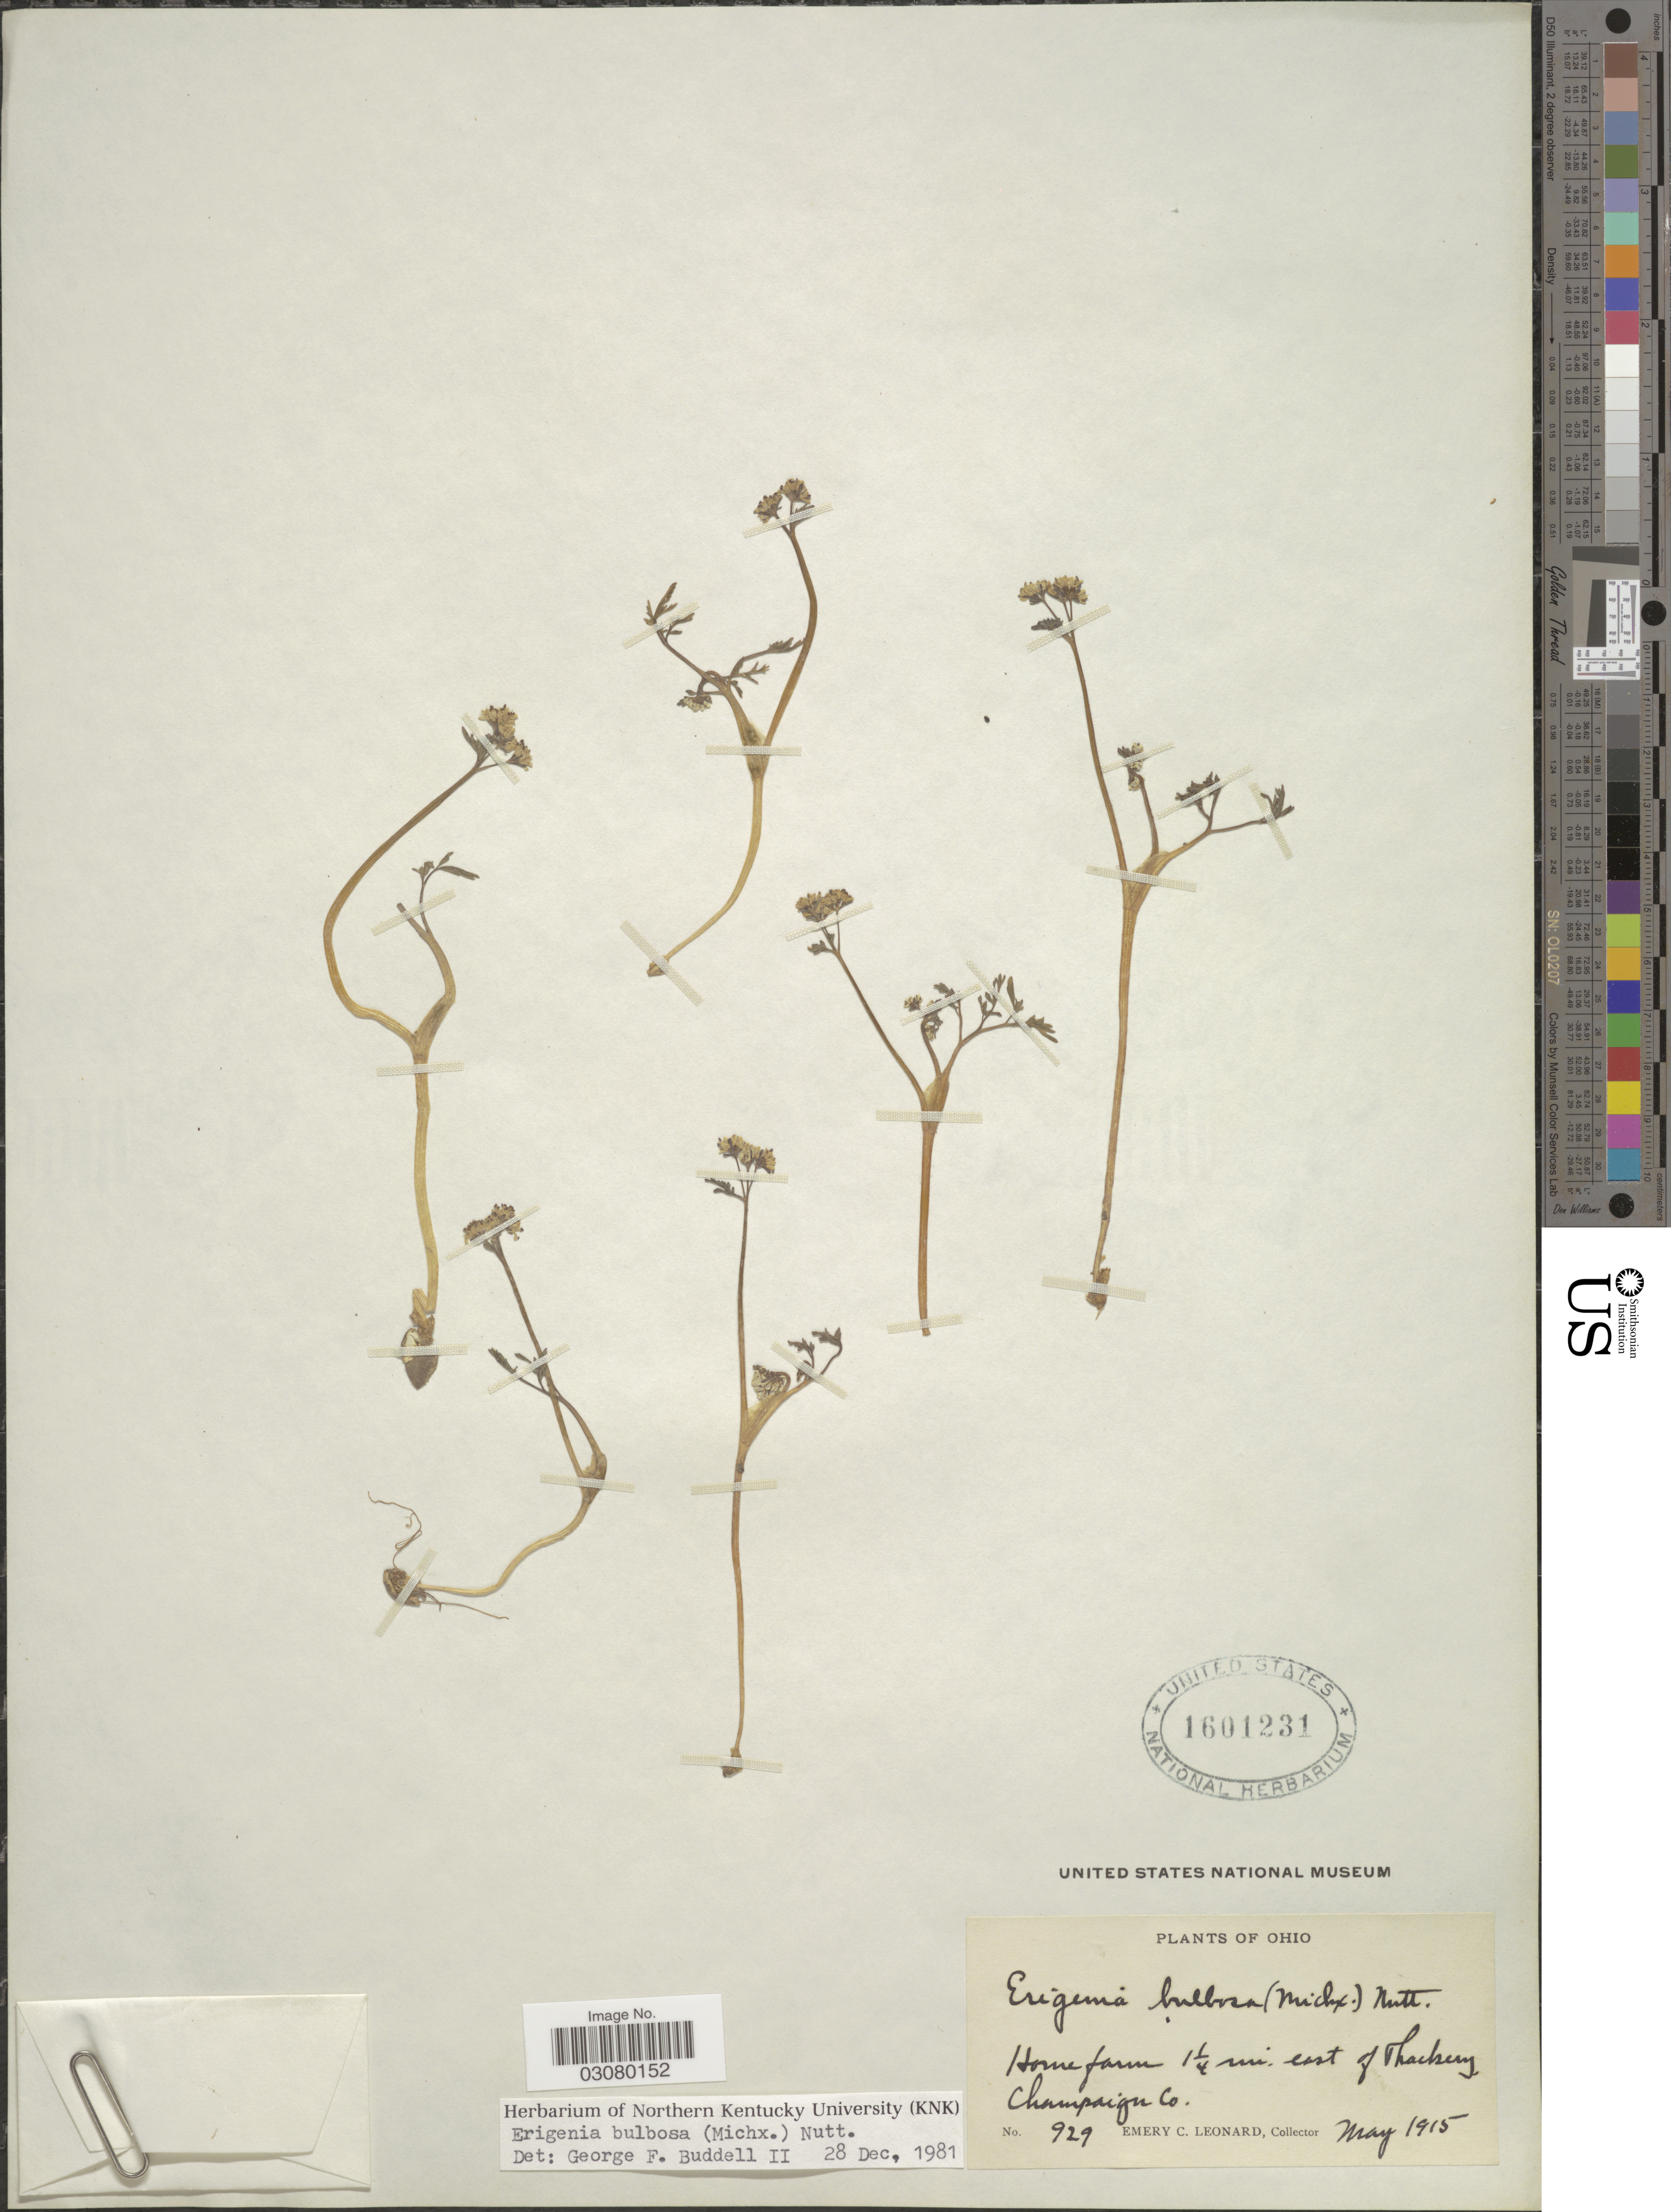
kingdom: Plantae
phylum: Tracheophyta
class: Magnoliopsida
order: Apiales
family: Apiaceae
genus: Erigenia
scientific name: Erigenia bulbosa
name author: (Michx.) Nutt.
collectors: E. C. Leonard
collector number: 929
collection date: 1915-05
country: United States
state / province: Ohio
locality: Home farm 1¼ mi. east of Thackery, Champaign Co.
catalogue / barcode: US 1601231